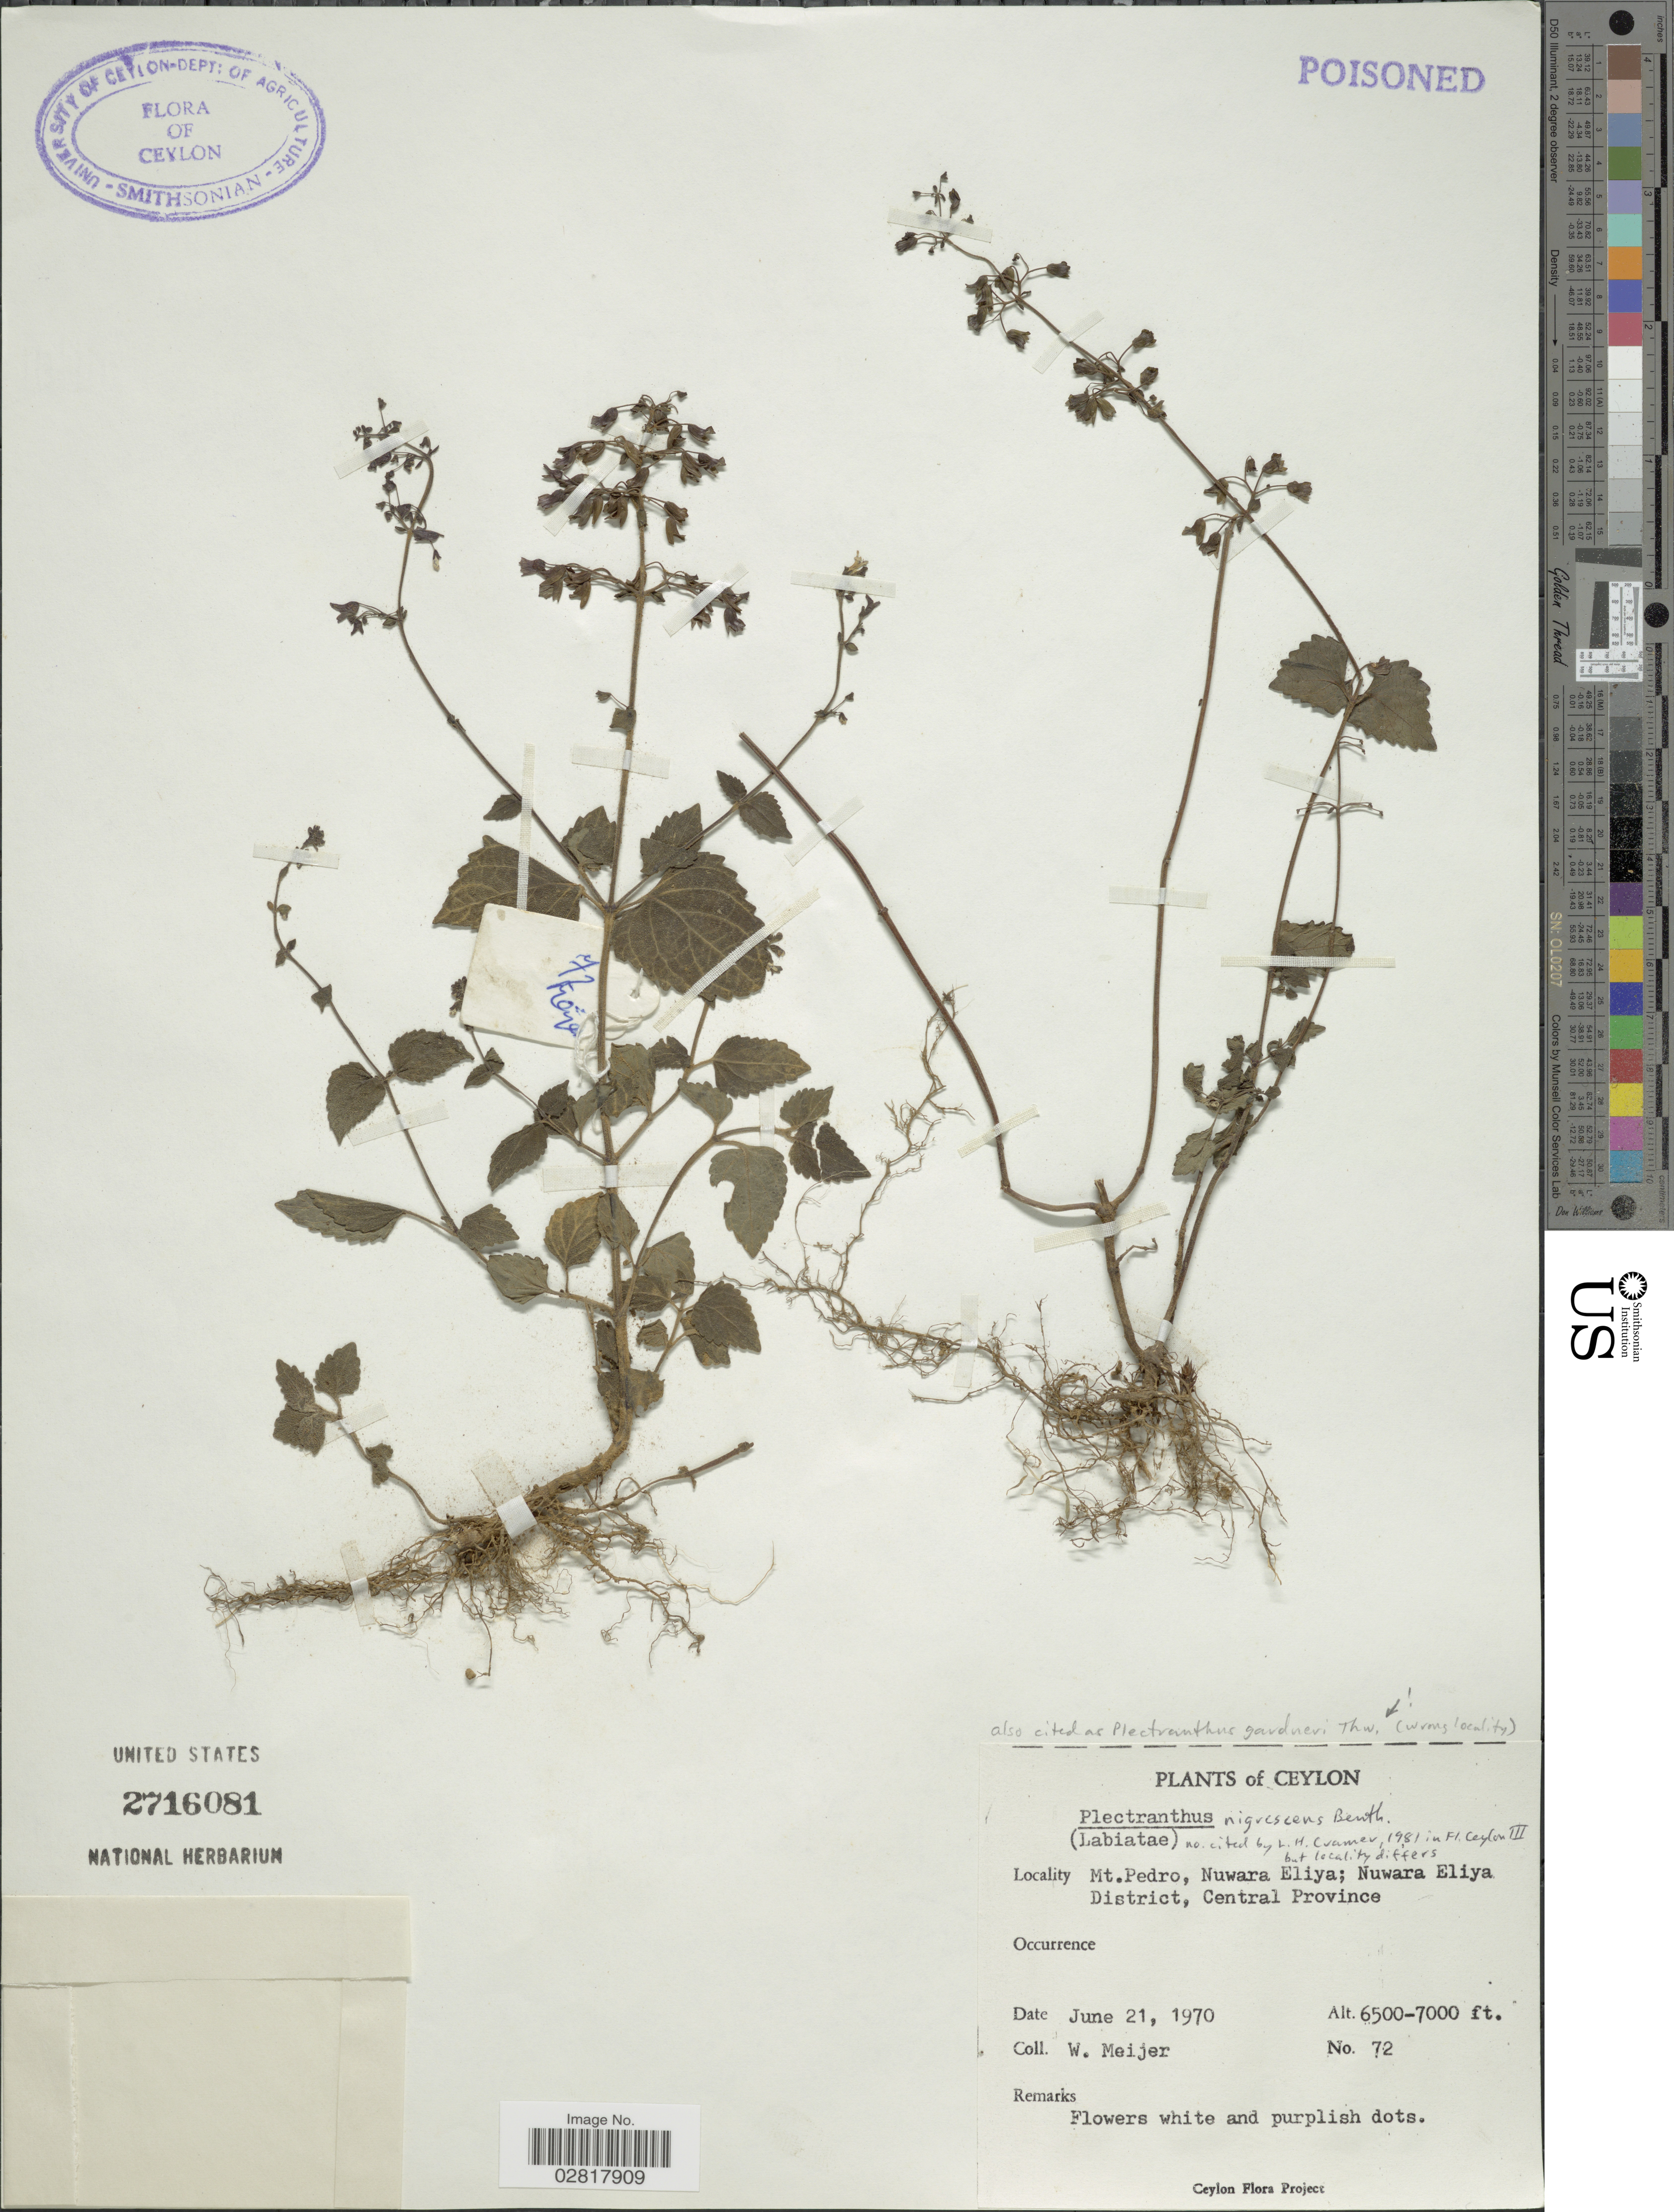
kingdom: Plantae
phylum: Tracheophyta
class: Magnoliopsida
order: Lamiales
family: Lamiaceae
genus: Plectranthus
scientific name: Plectranthus gardneri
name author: Thwaites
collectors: W. Meijer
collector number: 72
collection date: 1970-06-21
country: Sri Lanka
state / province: Central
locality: Ceylon. Mt. Pedro, Nuwara Eliya; Nuwara Eliya District.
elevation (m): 1981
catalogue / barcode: US 2716081